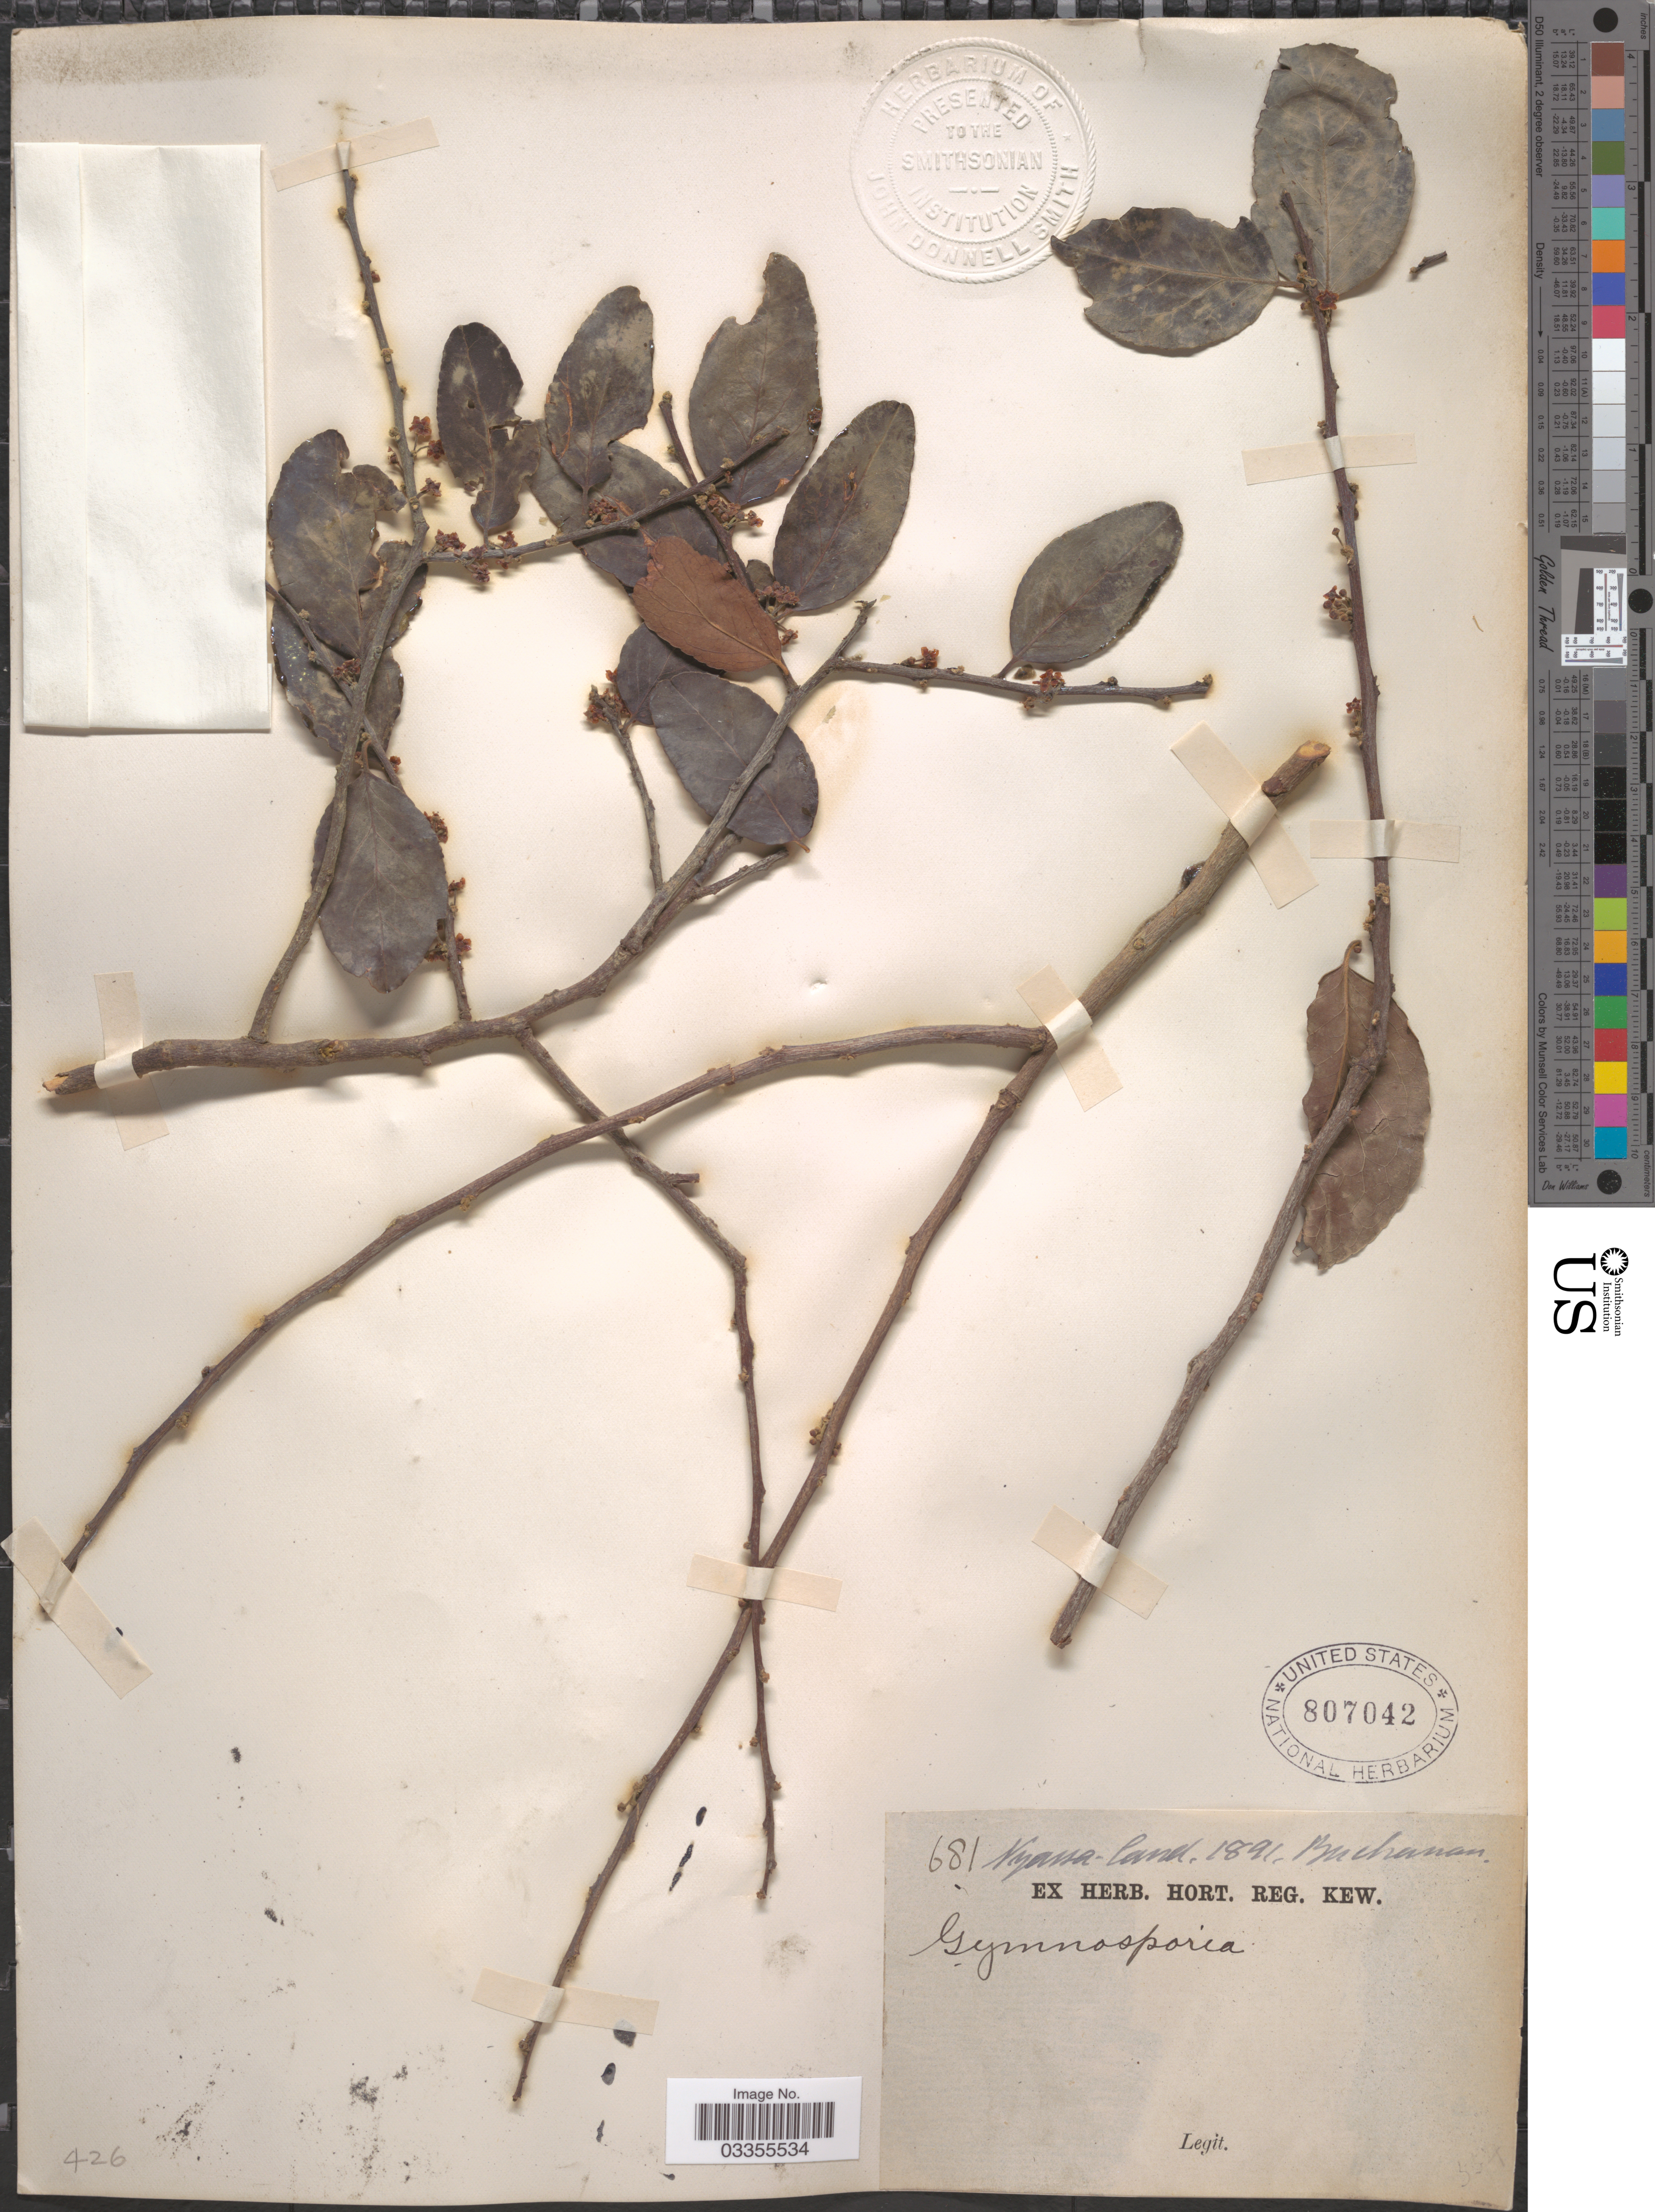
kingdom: Plantae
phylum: Tracheophyta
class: Magnoliopsida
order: Celastrales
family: Celastraceae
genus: Gymnosporia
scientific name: Gymnosporia sp.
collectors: -. Buchanan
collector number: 681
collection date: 1891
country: Malawi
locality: Nyassa-land.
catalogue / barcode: US 807042